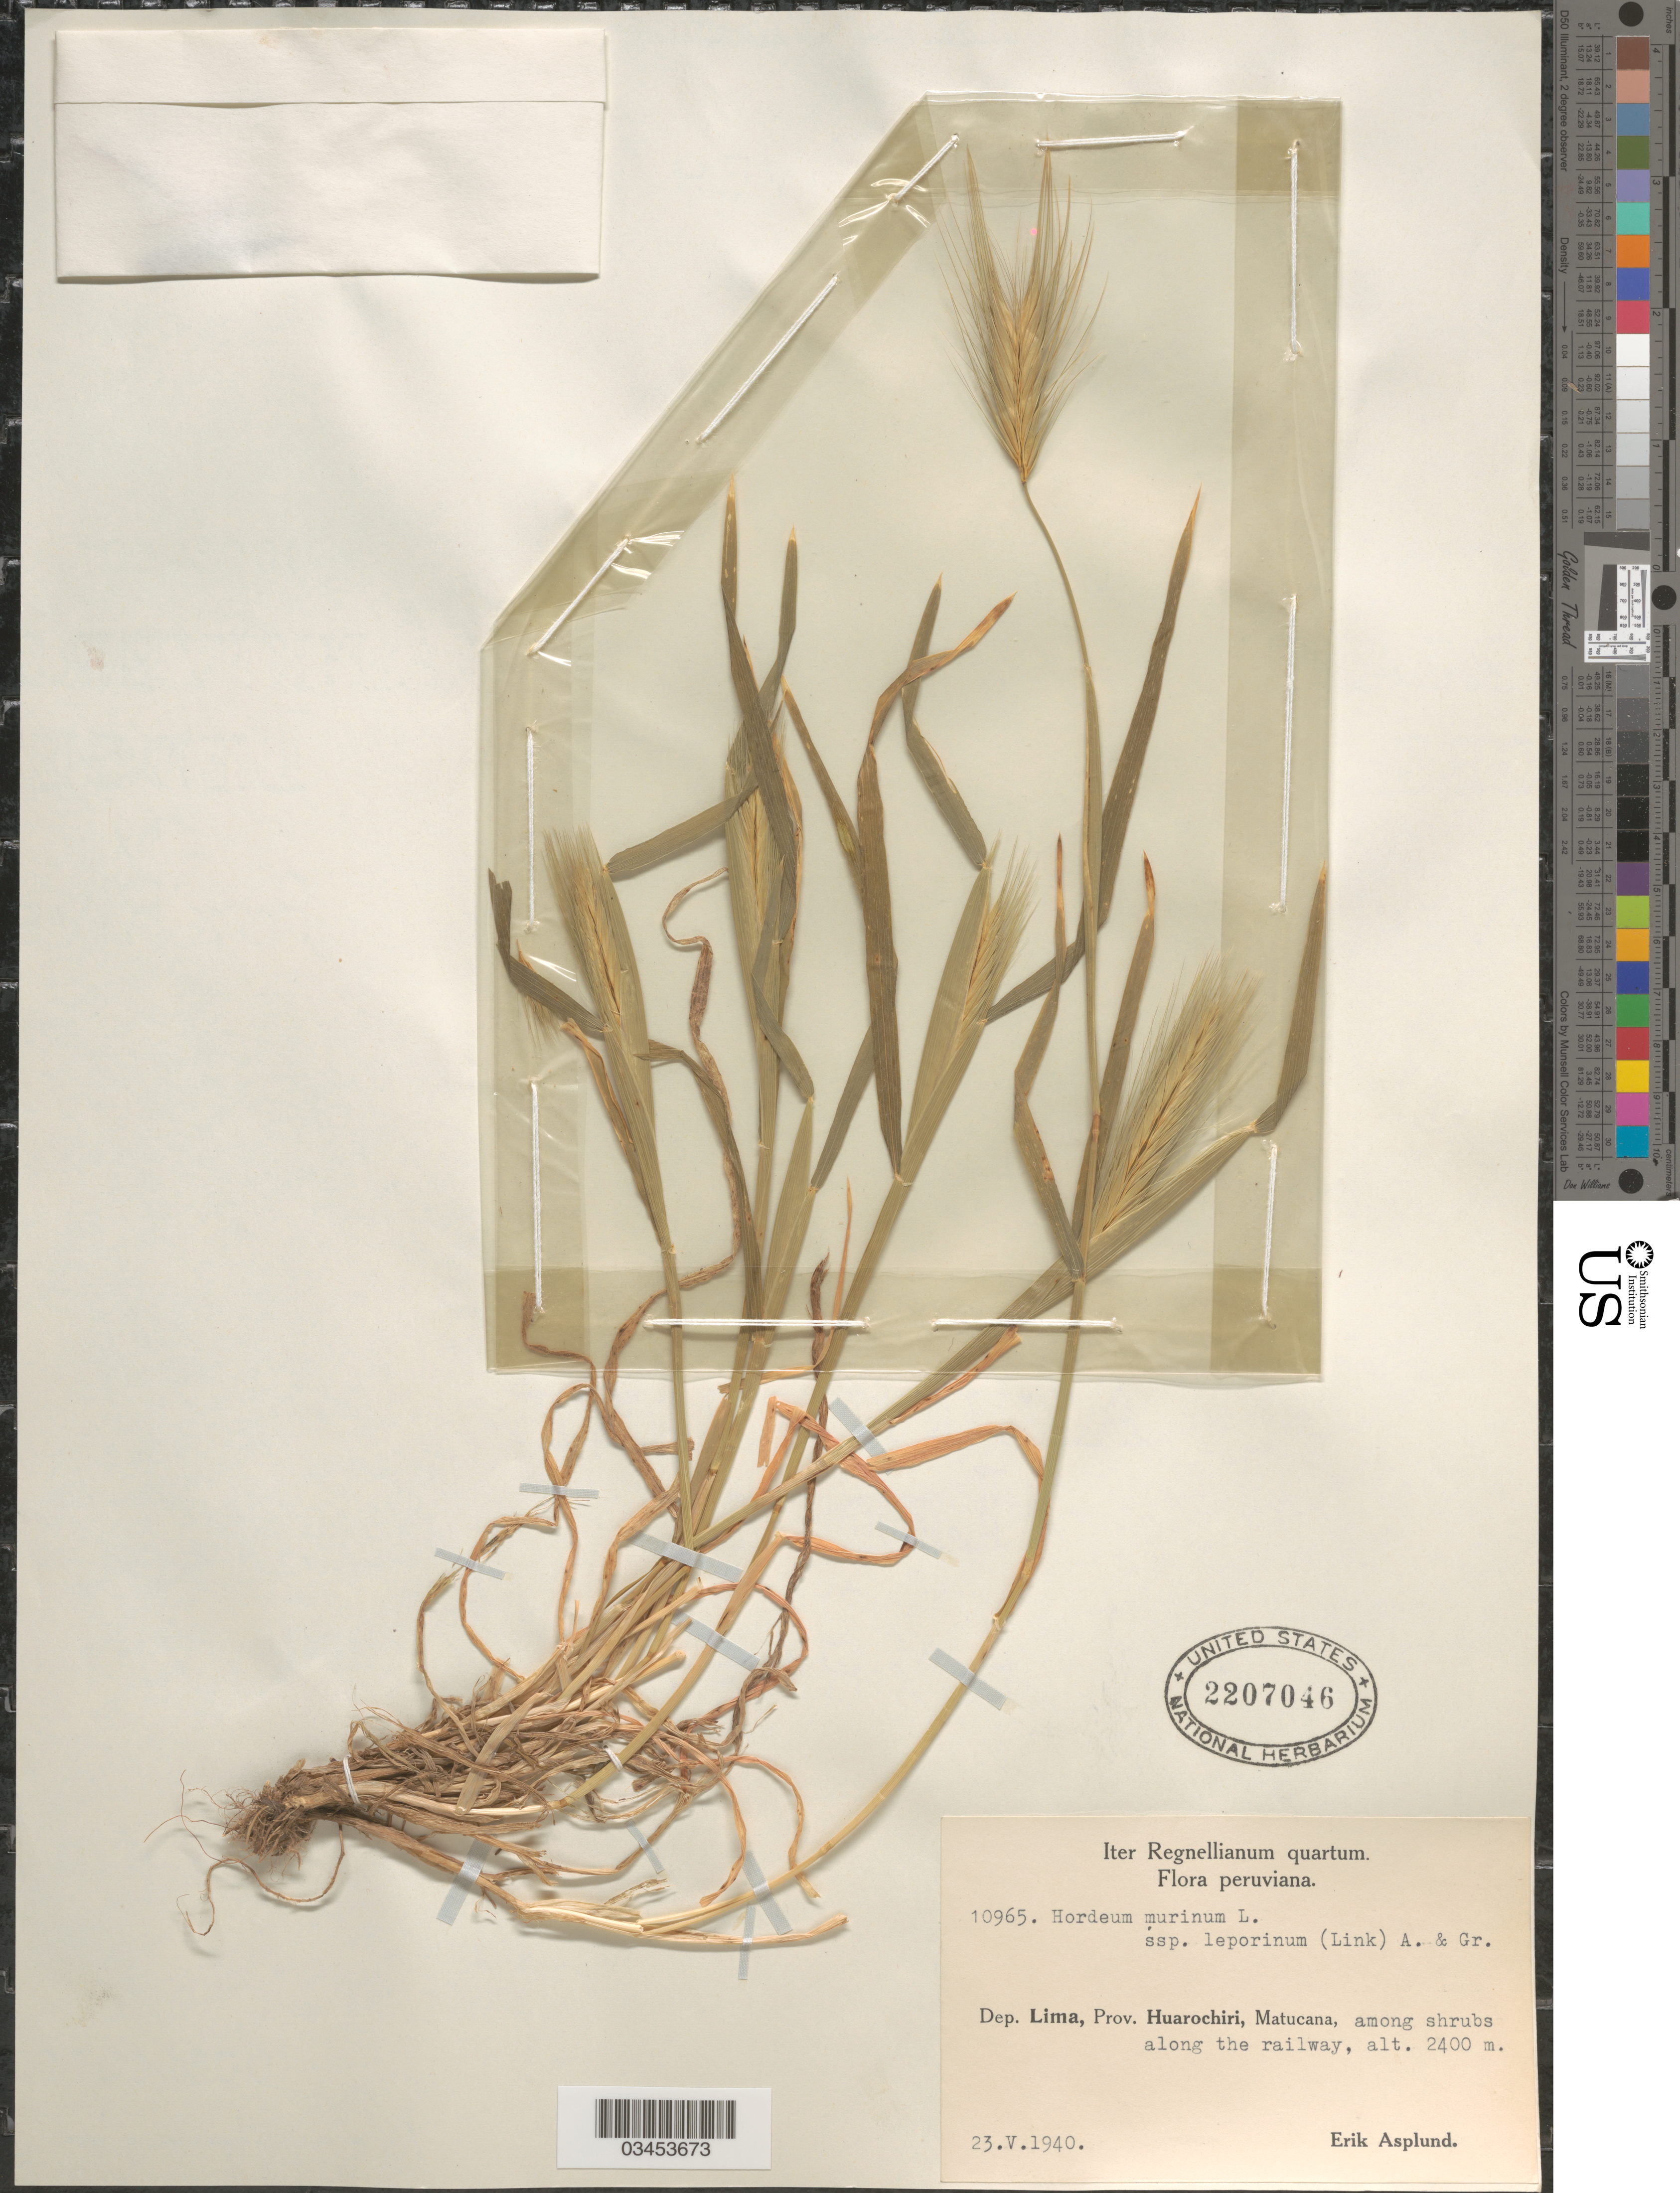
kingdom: Plantae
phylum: Tracheophyta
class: Liliopsida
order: Poales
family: Poaceae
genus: Hordeum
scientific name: Hordeum murinum subsp. leporinum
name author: (Link) Arcang.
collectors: E. Asplund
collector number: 10965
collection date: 1940-05-23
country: Peru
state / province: Lima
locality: Iter Regnellianum quartum. Dep. Lima, Prov. Huarochiri, Matucana, among shrubs along the railway.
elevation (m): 2400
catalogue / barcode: US 2207046